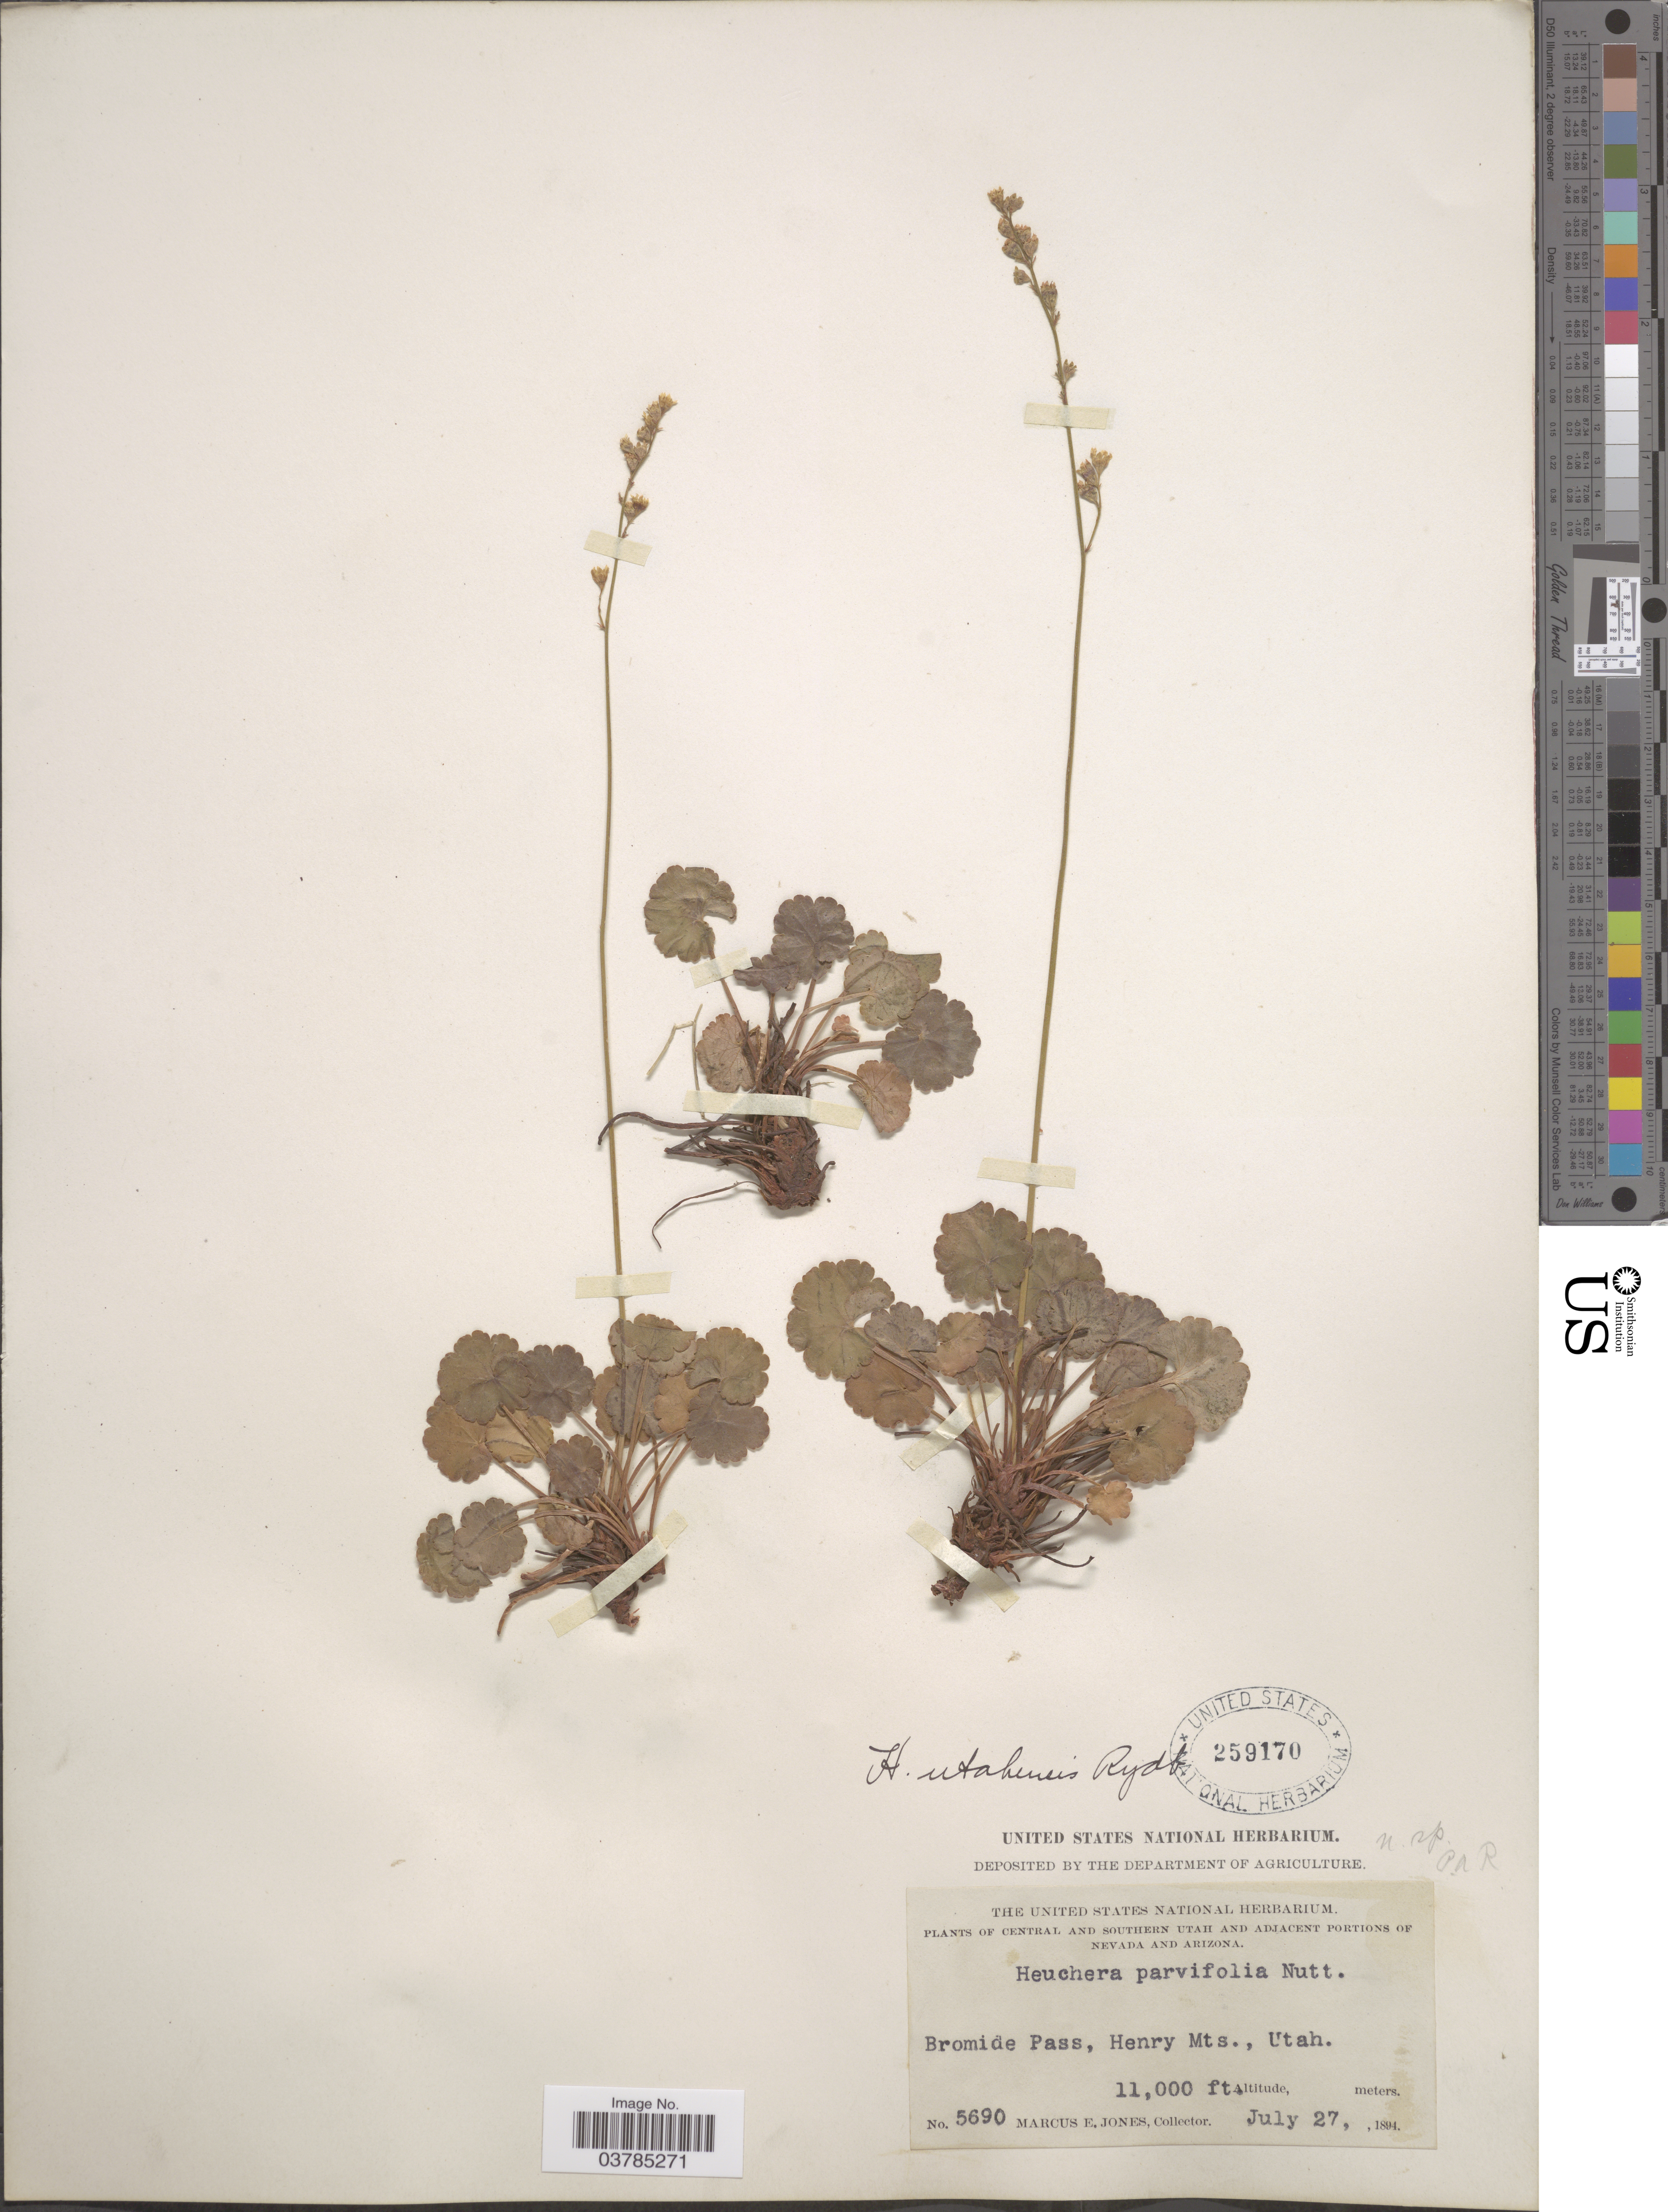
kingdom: Plantae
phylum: Tracheophyta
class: Magnoliopsida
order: Saxifragales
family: Saxifragaceae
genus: Heuchera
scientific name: Heuchera utahensis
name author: Rydb.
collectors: M. E. Jones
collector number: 5690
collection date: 1894-07-27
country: United States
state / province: Utah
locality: Central and Southern Utah. Bromide Pass, Henry Mts.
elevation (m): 3353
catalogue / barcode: US 259170